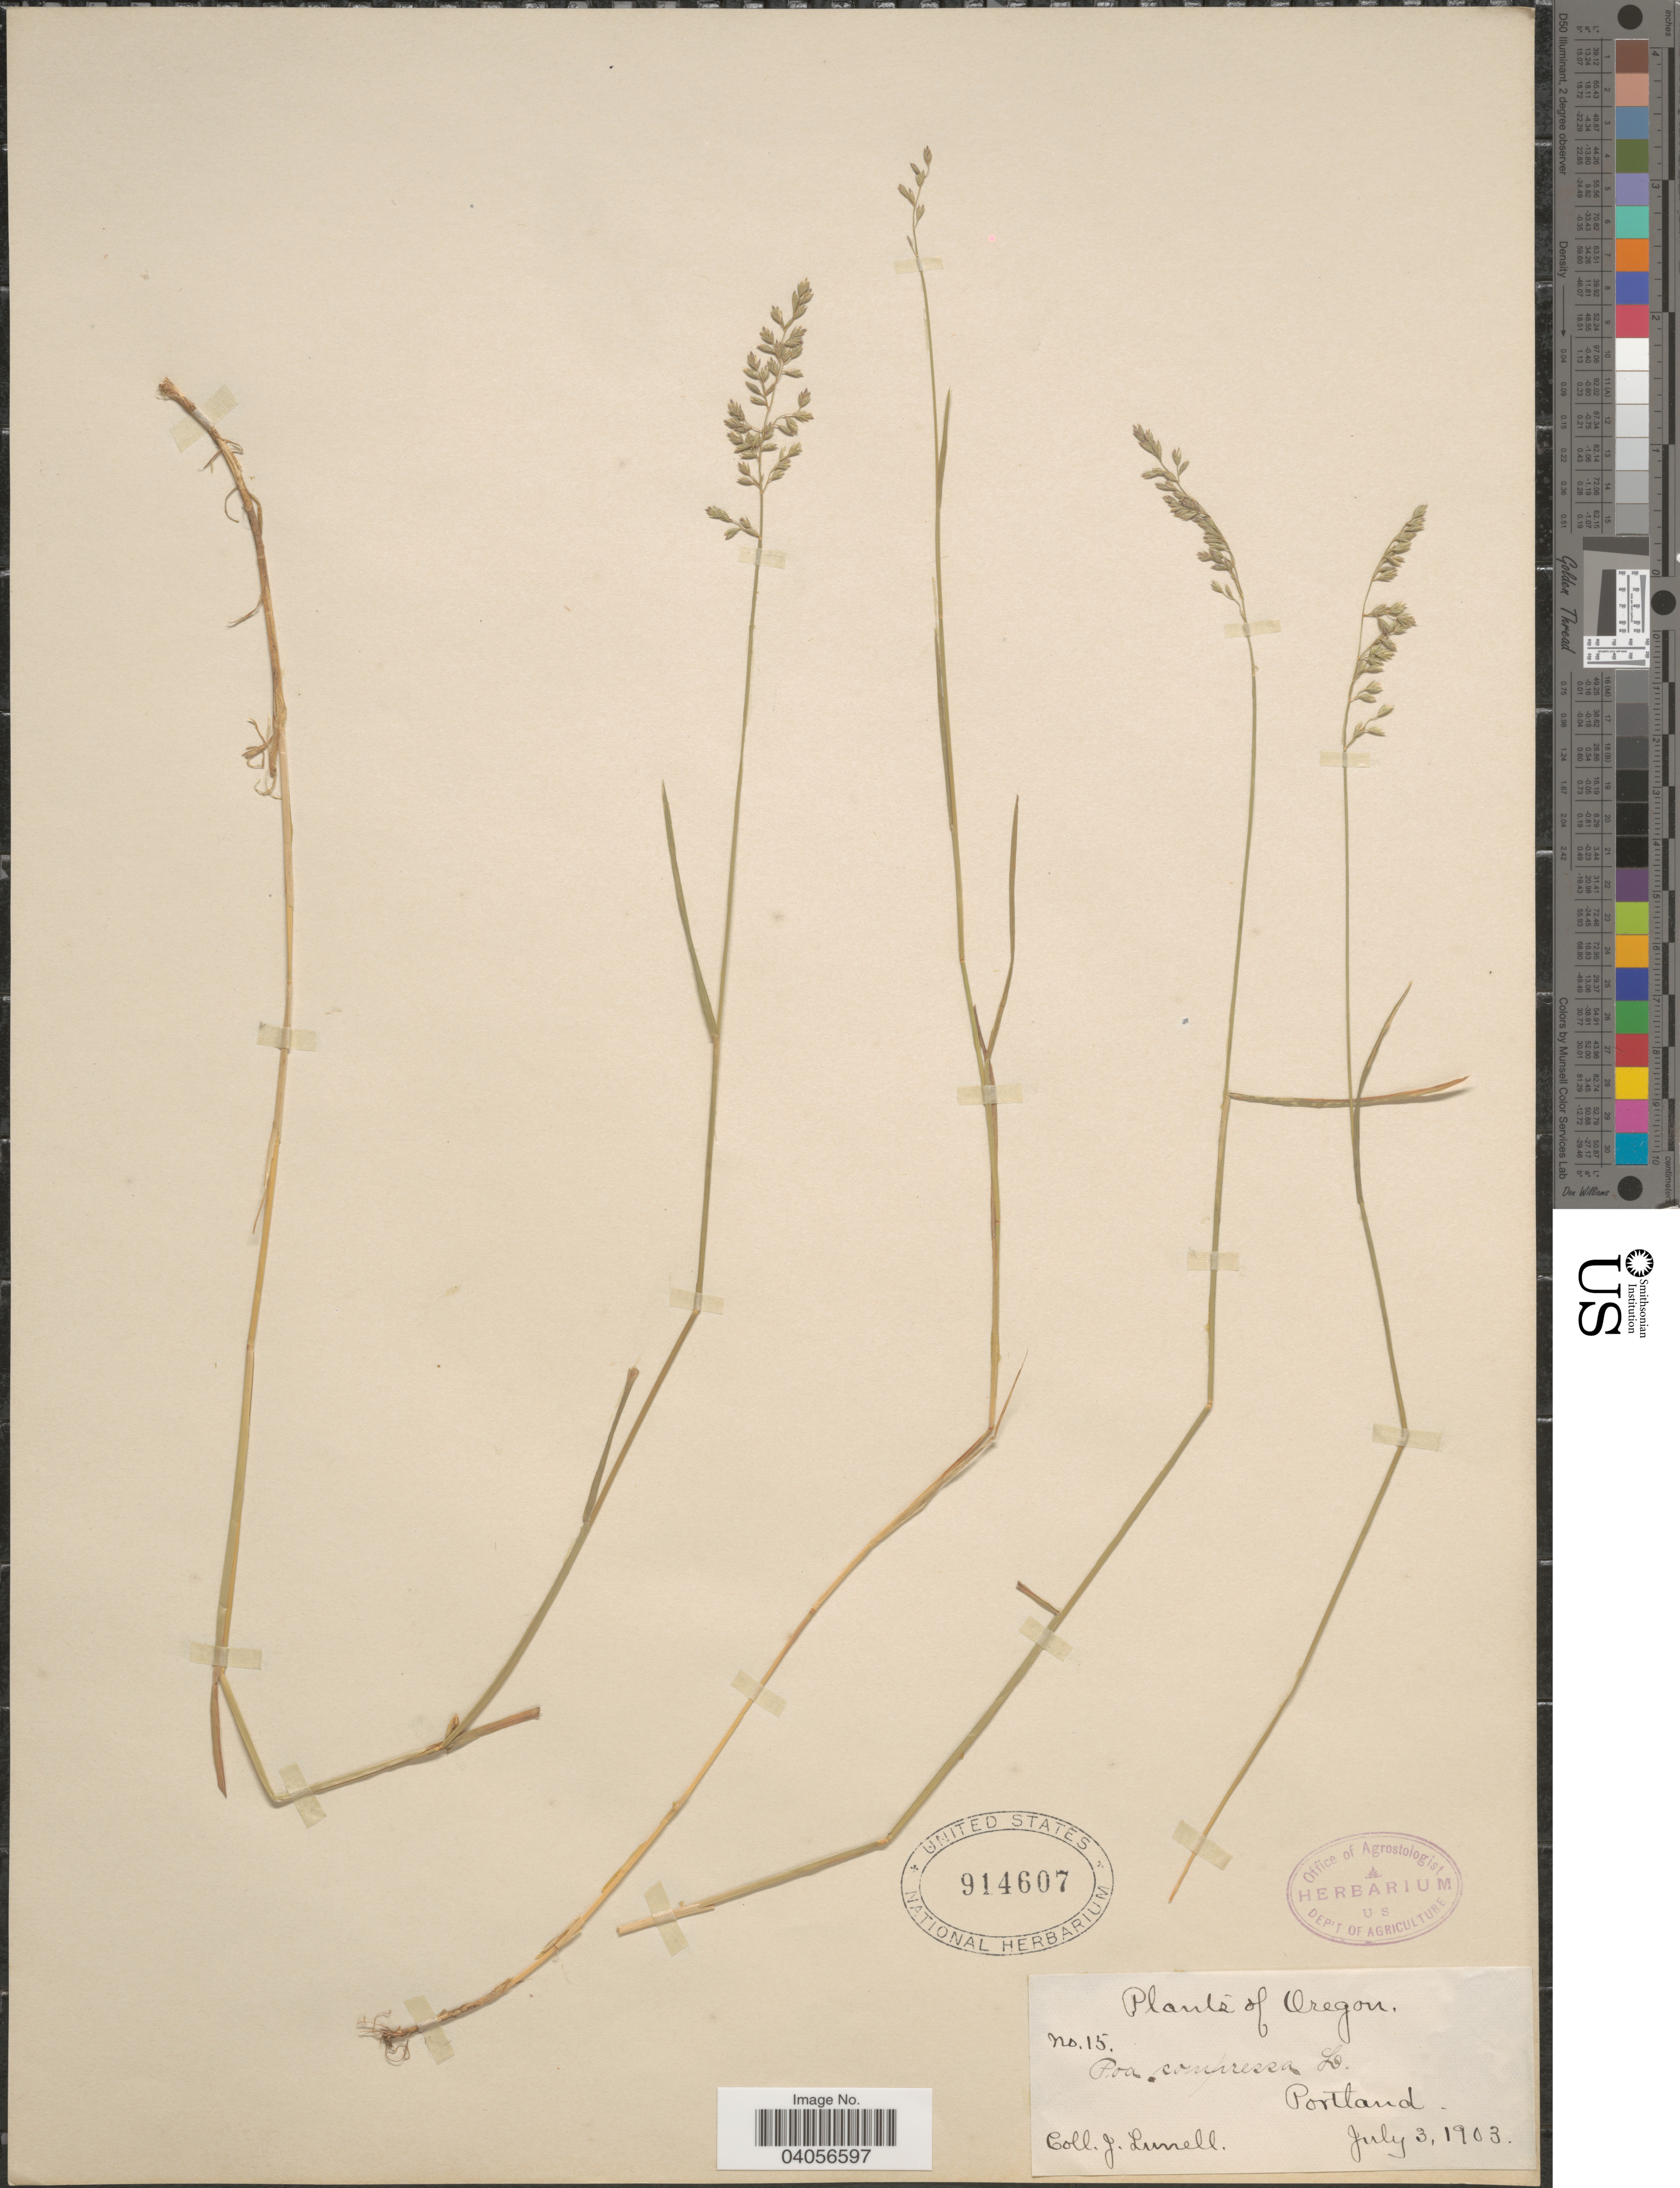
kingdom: Plantae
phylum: Tracheophyta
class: Liliopsida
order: Poales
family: Poaceae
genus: Poa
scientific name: Poa compressa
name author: L.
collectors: J. Lunell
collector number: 15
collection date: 1903-07-03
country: United States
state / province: Oregon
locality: Portland.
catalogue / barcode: US 914607